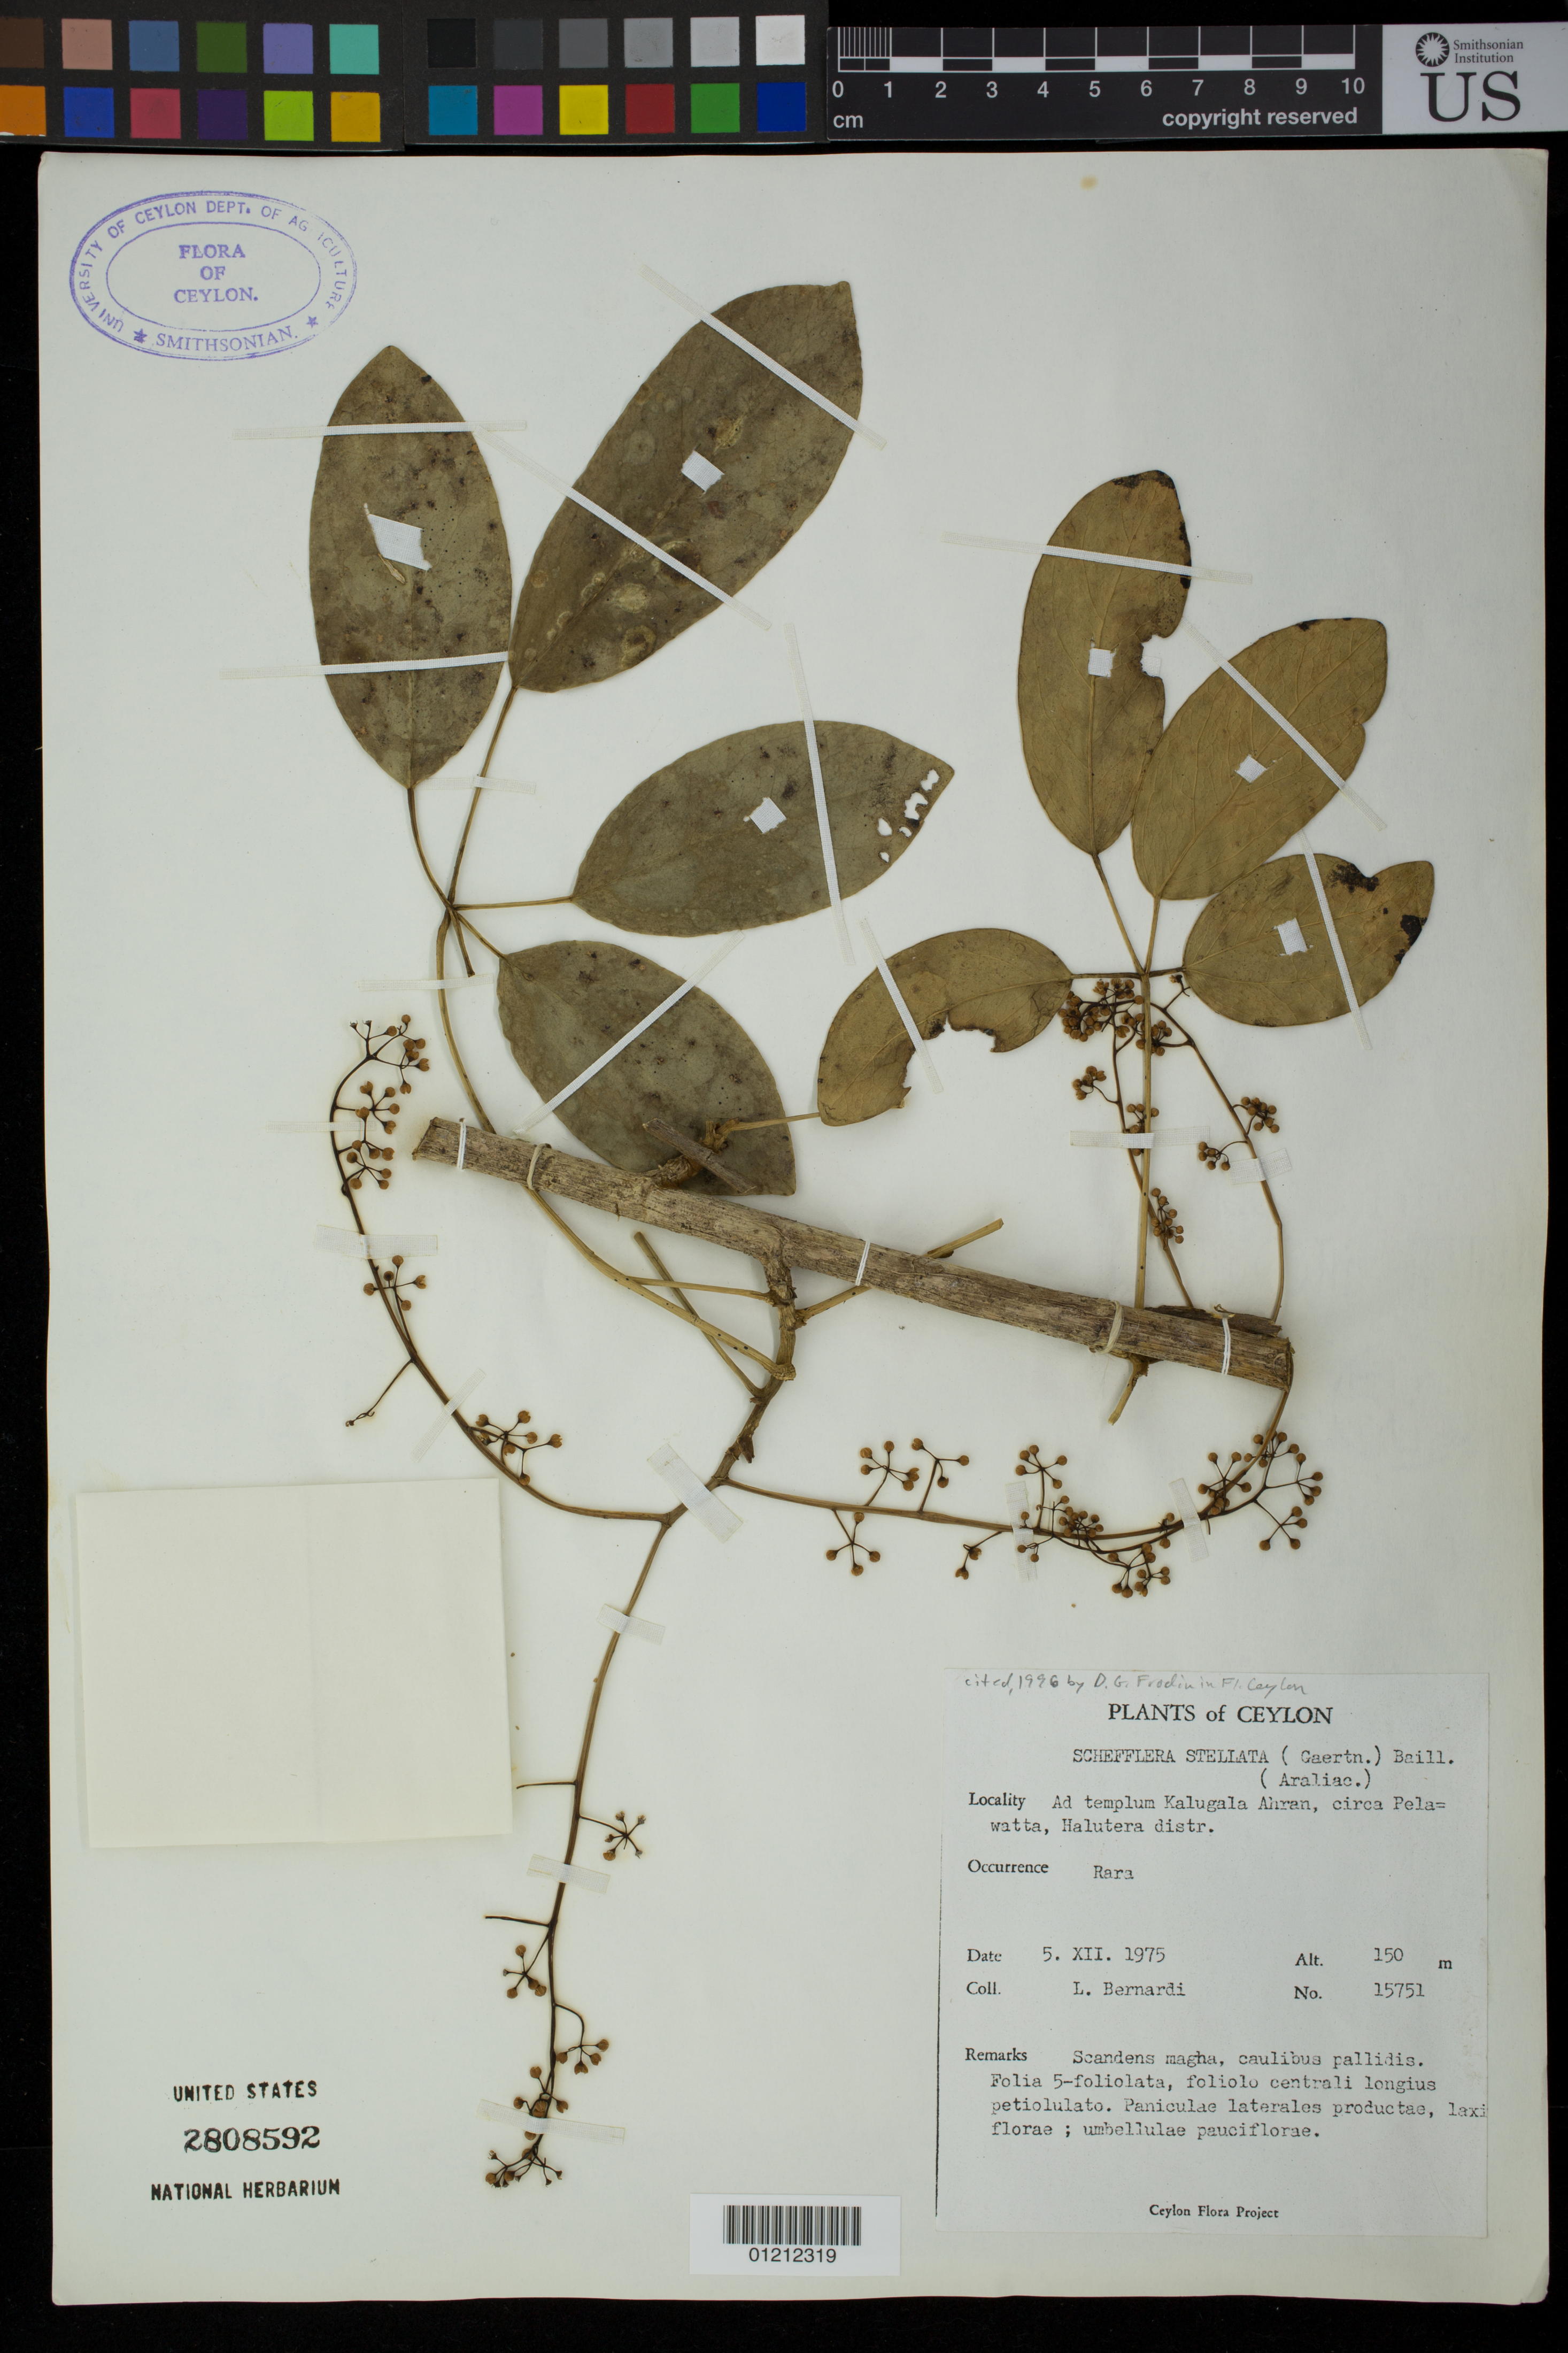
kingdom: Plantae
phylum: Tracheophyta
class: Magnoliopsida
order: Apiales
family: Araliaceae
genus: Schefflera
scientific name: Schefflera stellata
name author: (Gaertn.) Baill.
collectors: L. Bernardi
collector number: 15751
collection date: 1975-12-05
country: Sri Lanka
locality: Ceylon: Ad templum Kalugala Ahran, circa Pelawatta, Halutera district.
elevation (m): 150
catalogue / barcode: US 2808592